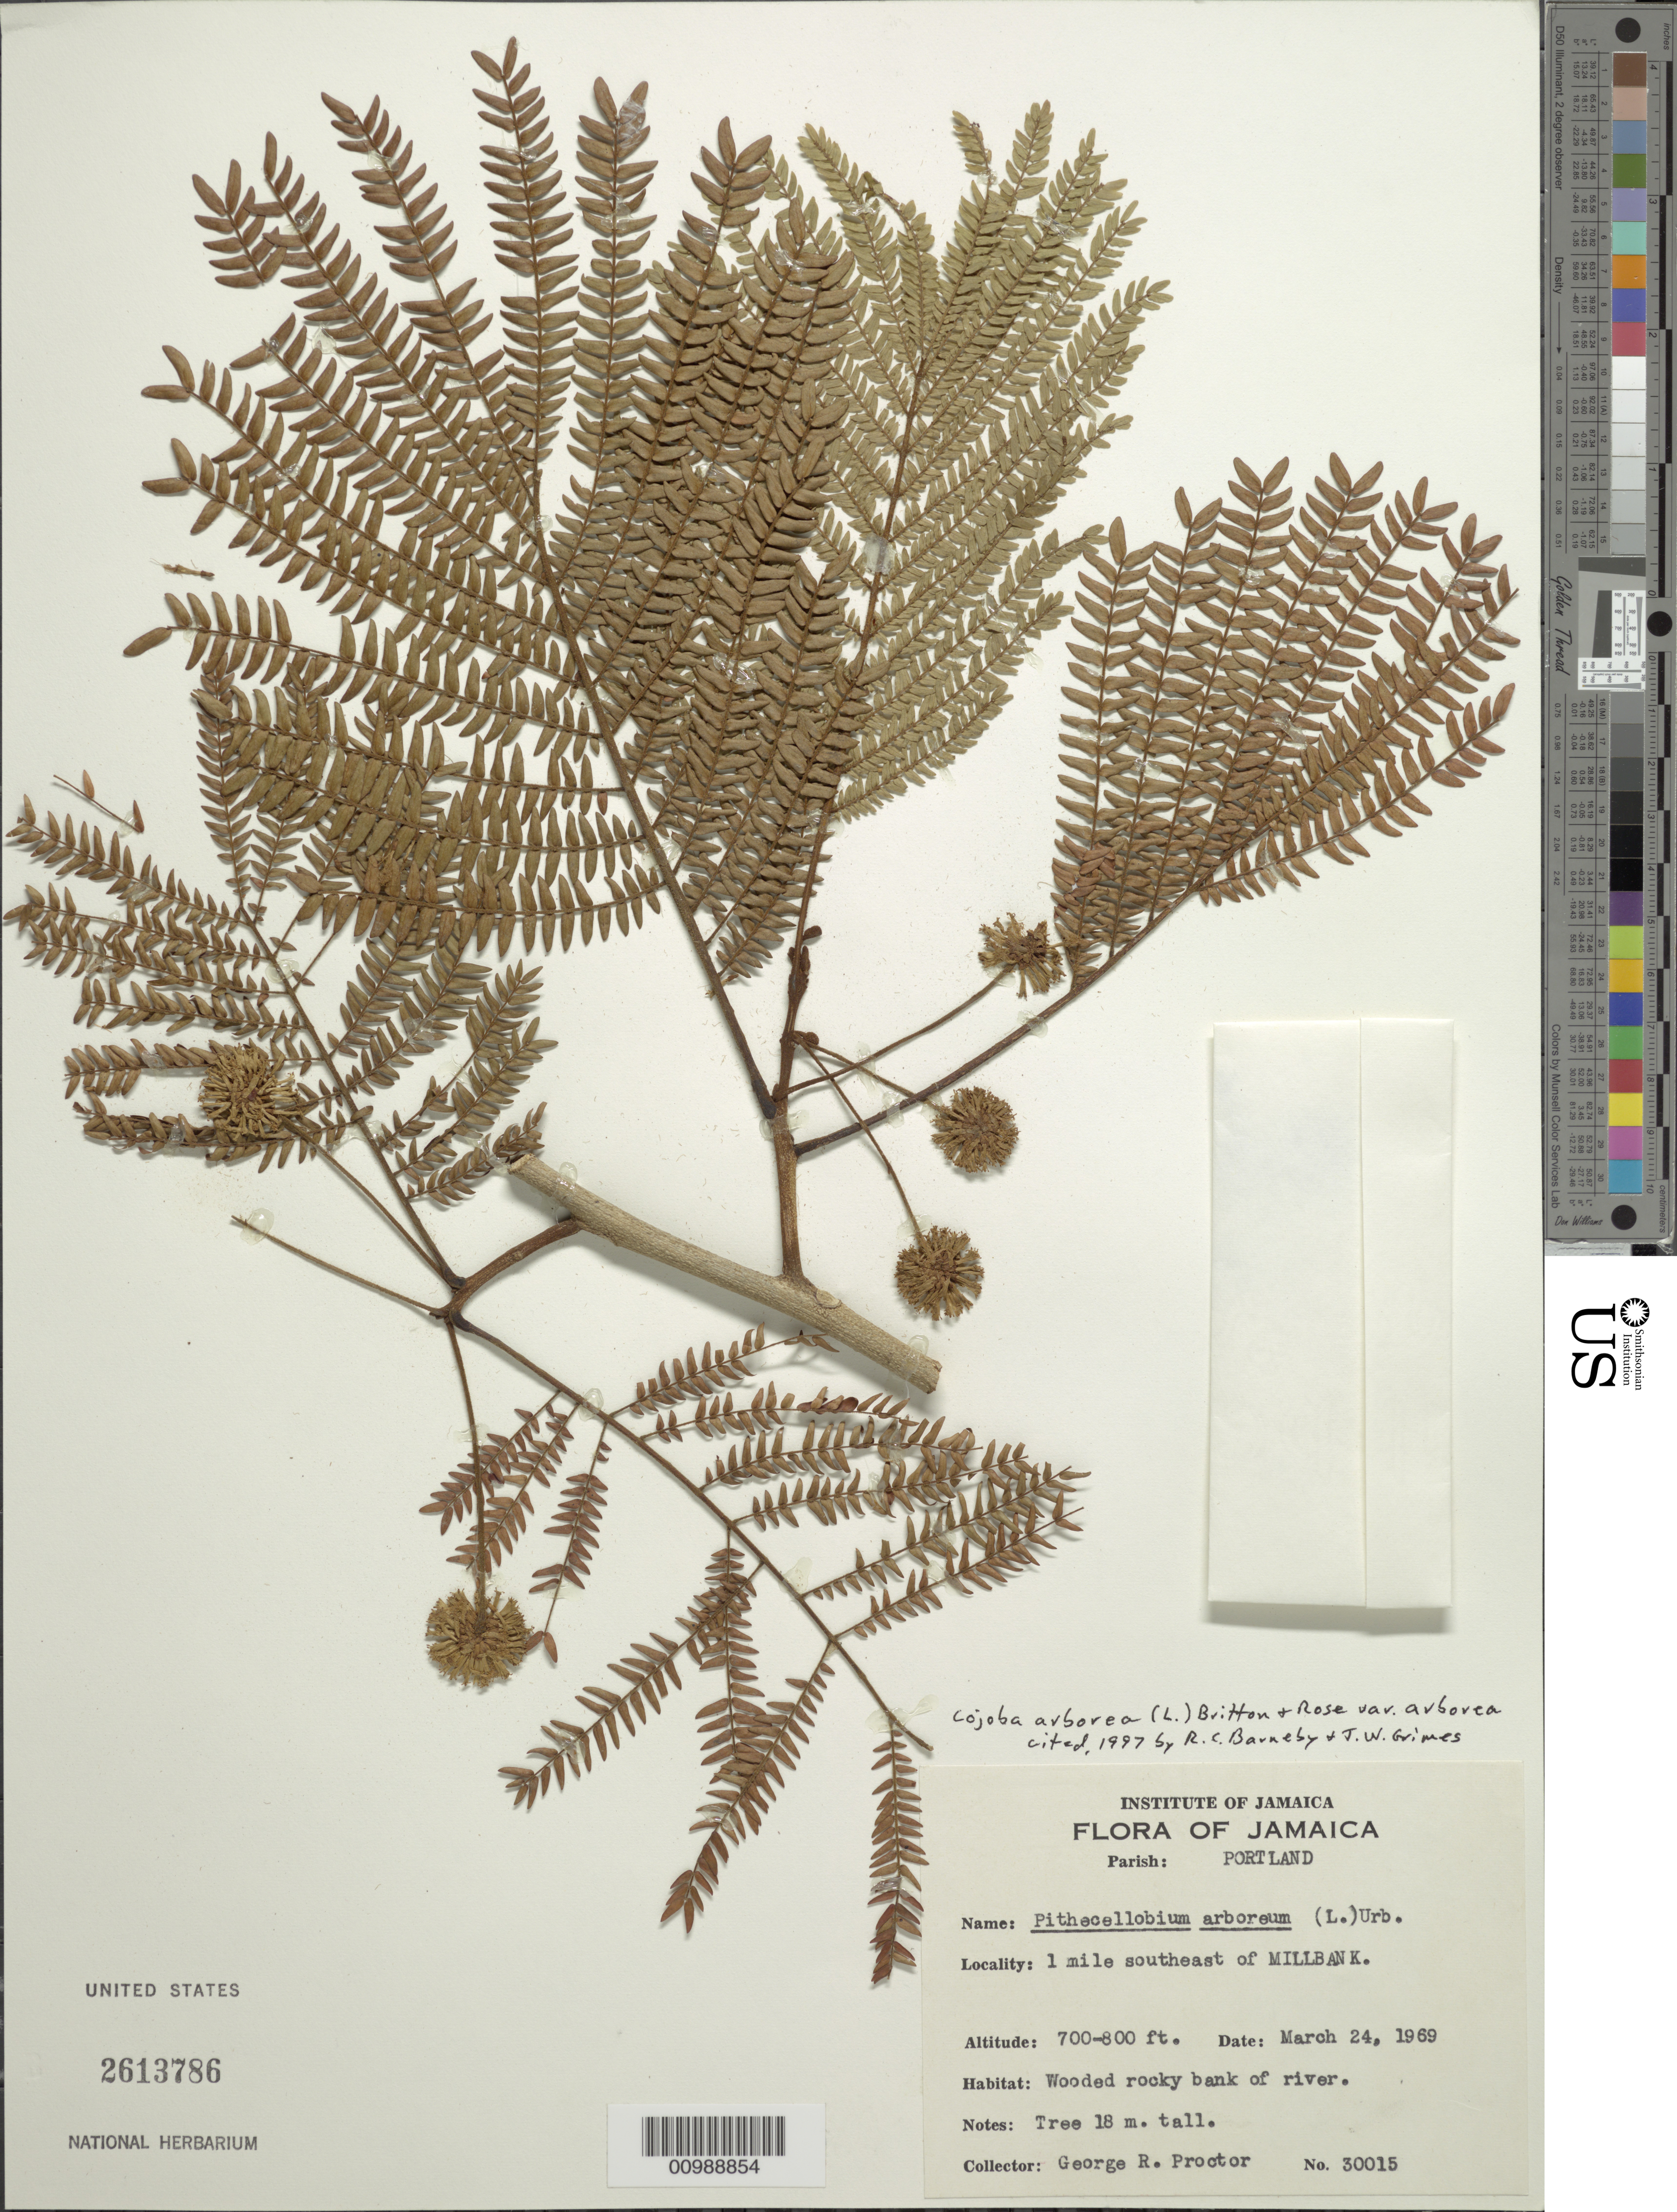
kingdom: Plantae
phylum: Tracheophyta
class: Magnoliopsida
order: Fabales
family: Fabaceae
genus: Cojoba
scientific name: Cojoba arborea var. arborea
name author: (L.) Britton & Rose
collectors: G. R. Proctor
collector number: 30015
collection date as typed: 24 Mar 1969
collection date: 1969-03-24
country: Jamaica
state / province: Portland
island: Jamaica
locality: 1 mi SE of Millbank, wooded rocky bank of river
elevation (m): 213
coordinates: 0 N, 0 E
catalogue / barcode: US 2613786